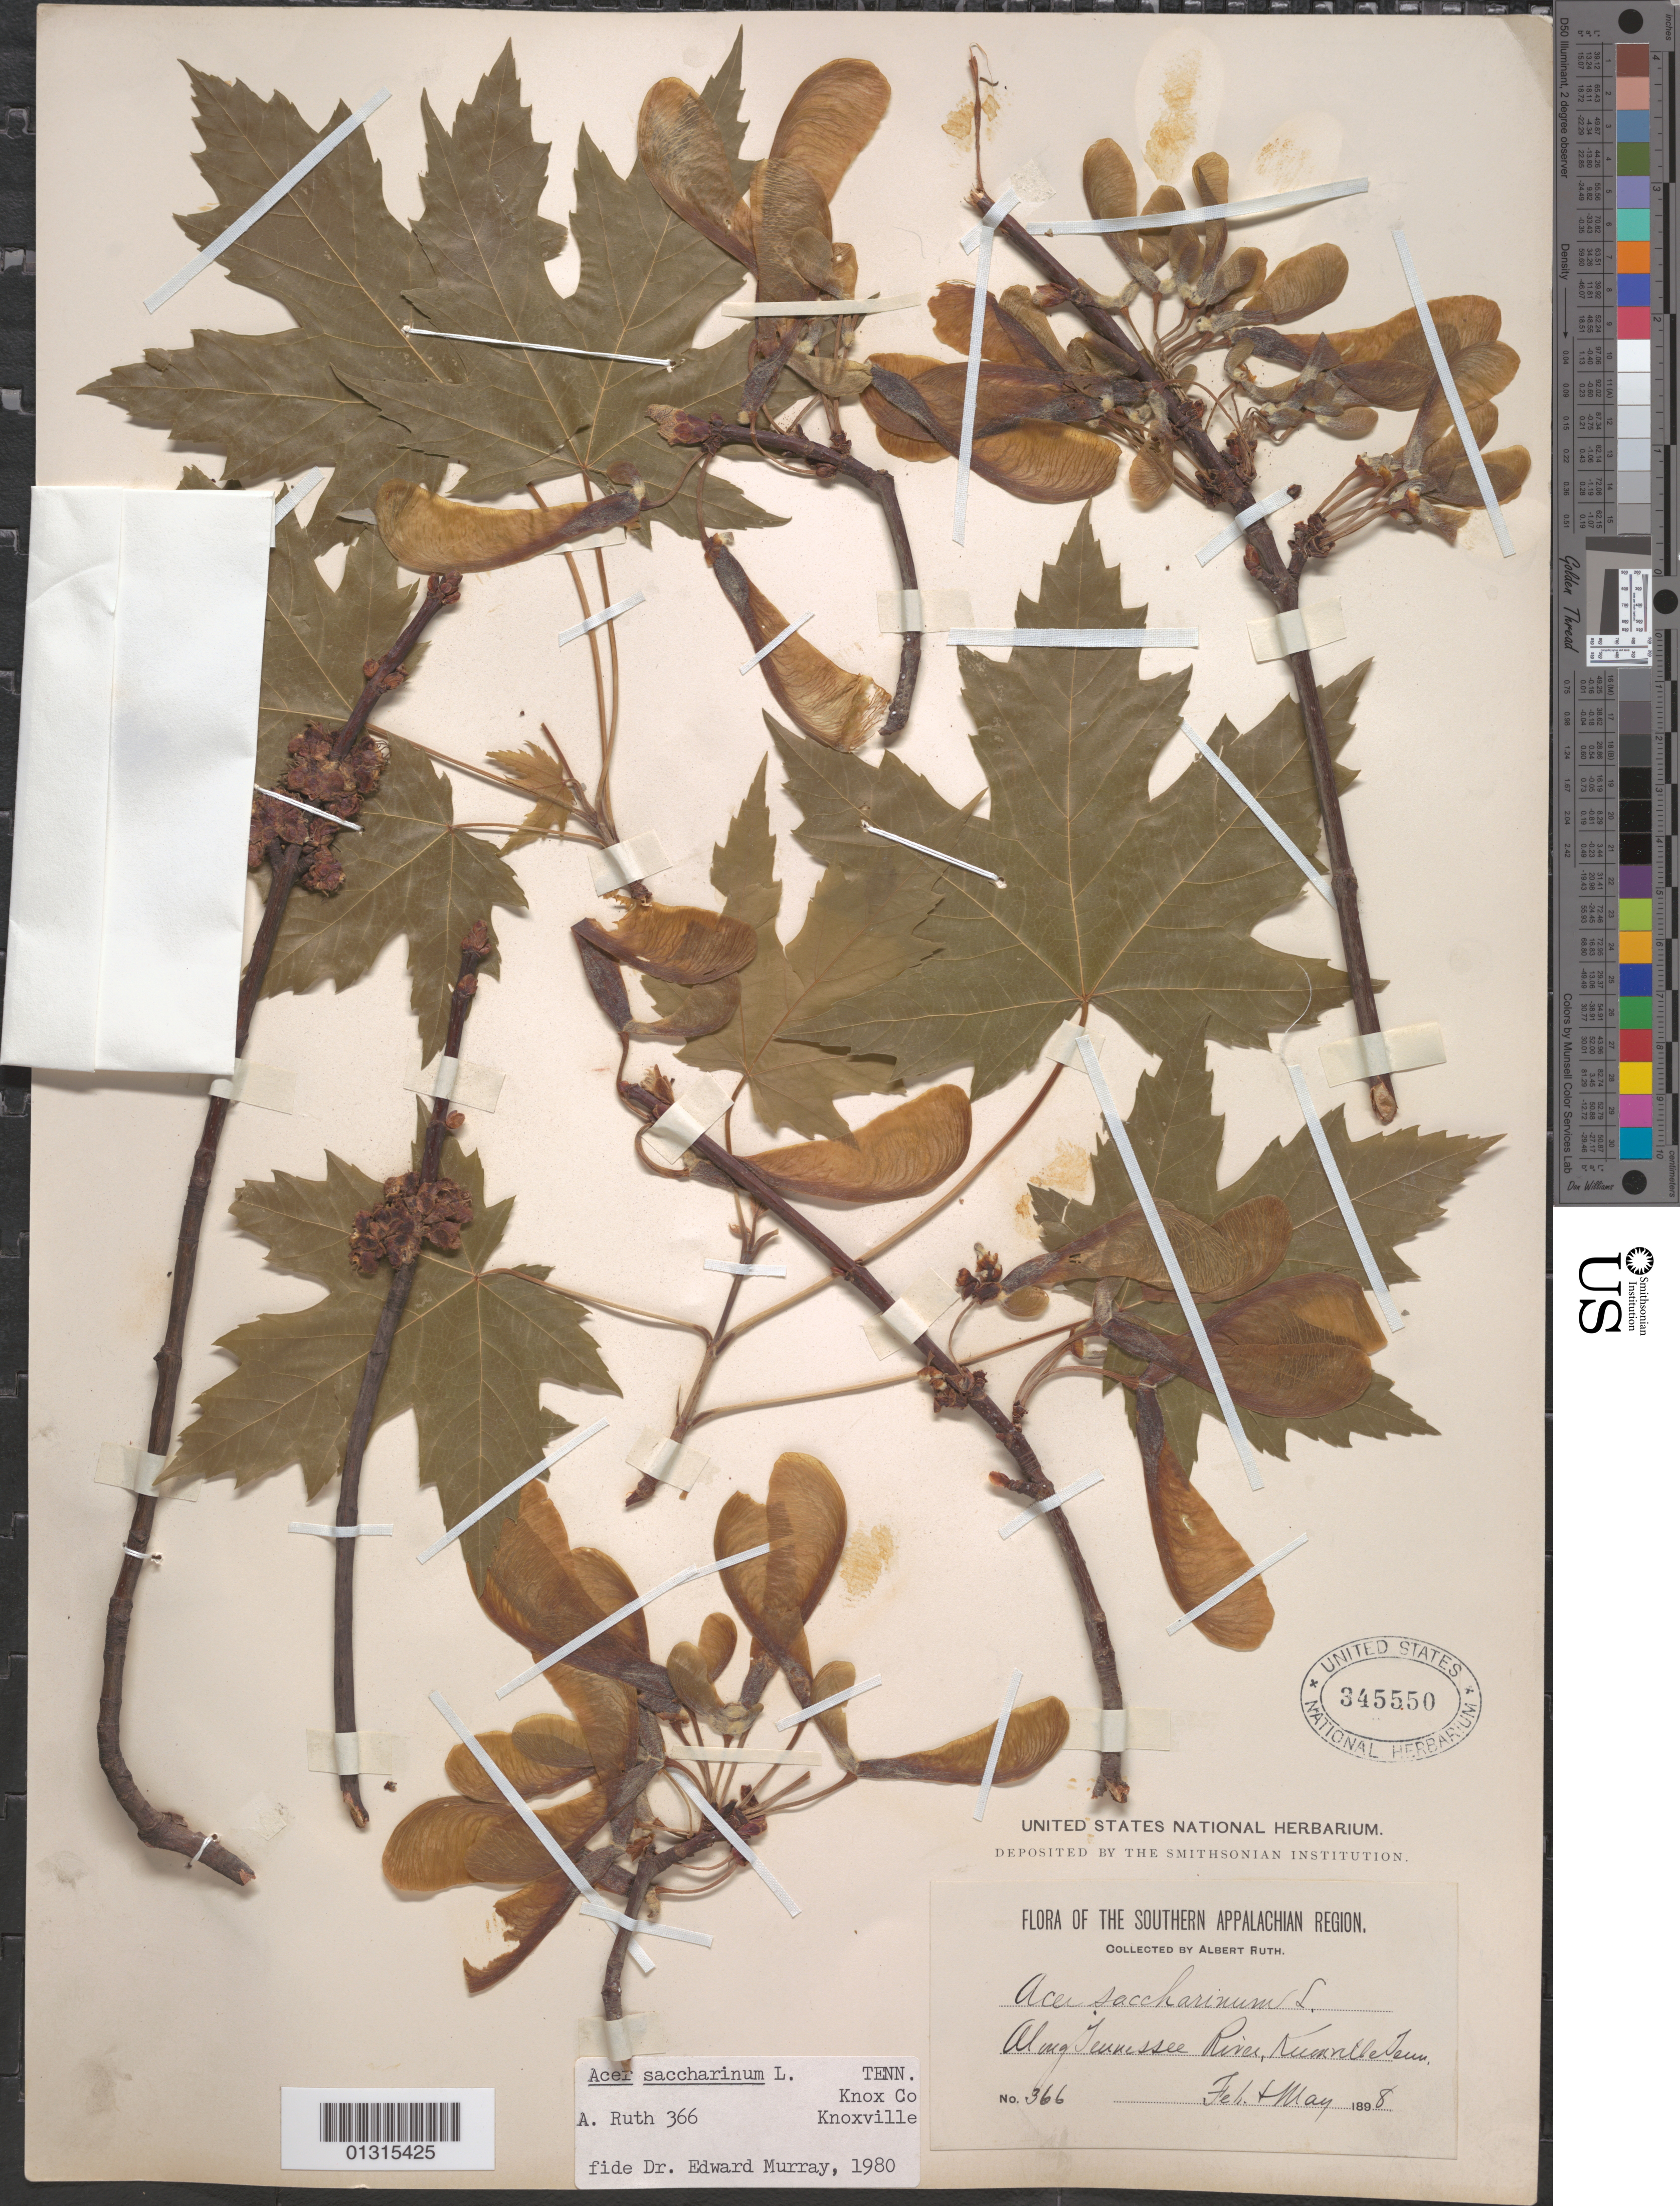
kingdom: Plantae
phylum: Tracheophyta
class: Magnoliopsida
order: Sapindales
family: Sapindaceae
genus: Acer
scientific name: Acer saccharinum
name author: L.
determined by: Murray, Edward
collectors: A. Ruth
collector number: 366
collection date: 1898-02,1898-05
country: United States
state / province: Tennessee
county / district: Knox County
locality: Knoxville, along the Tennessee River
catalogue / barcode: US 345550